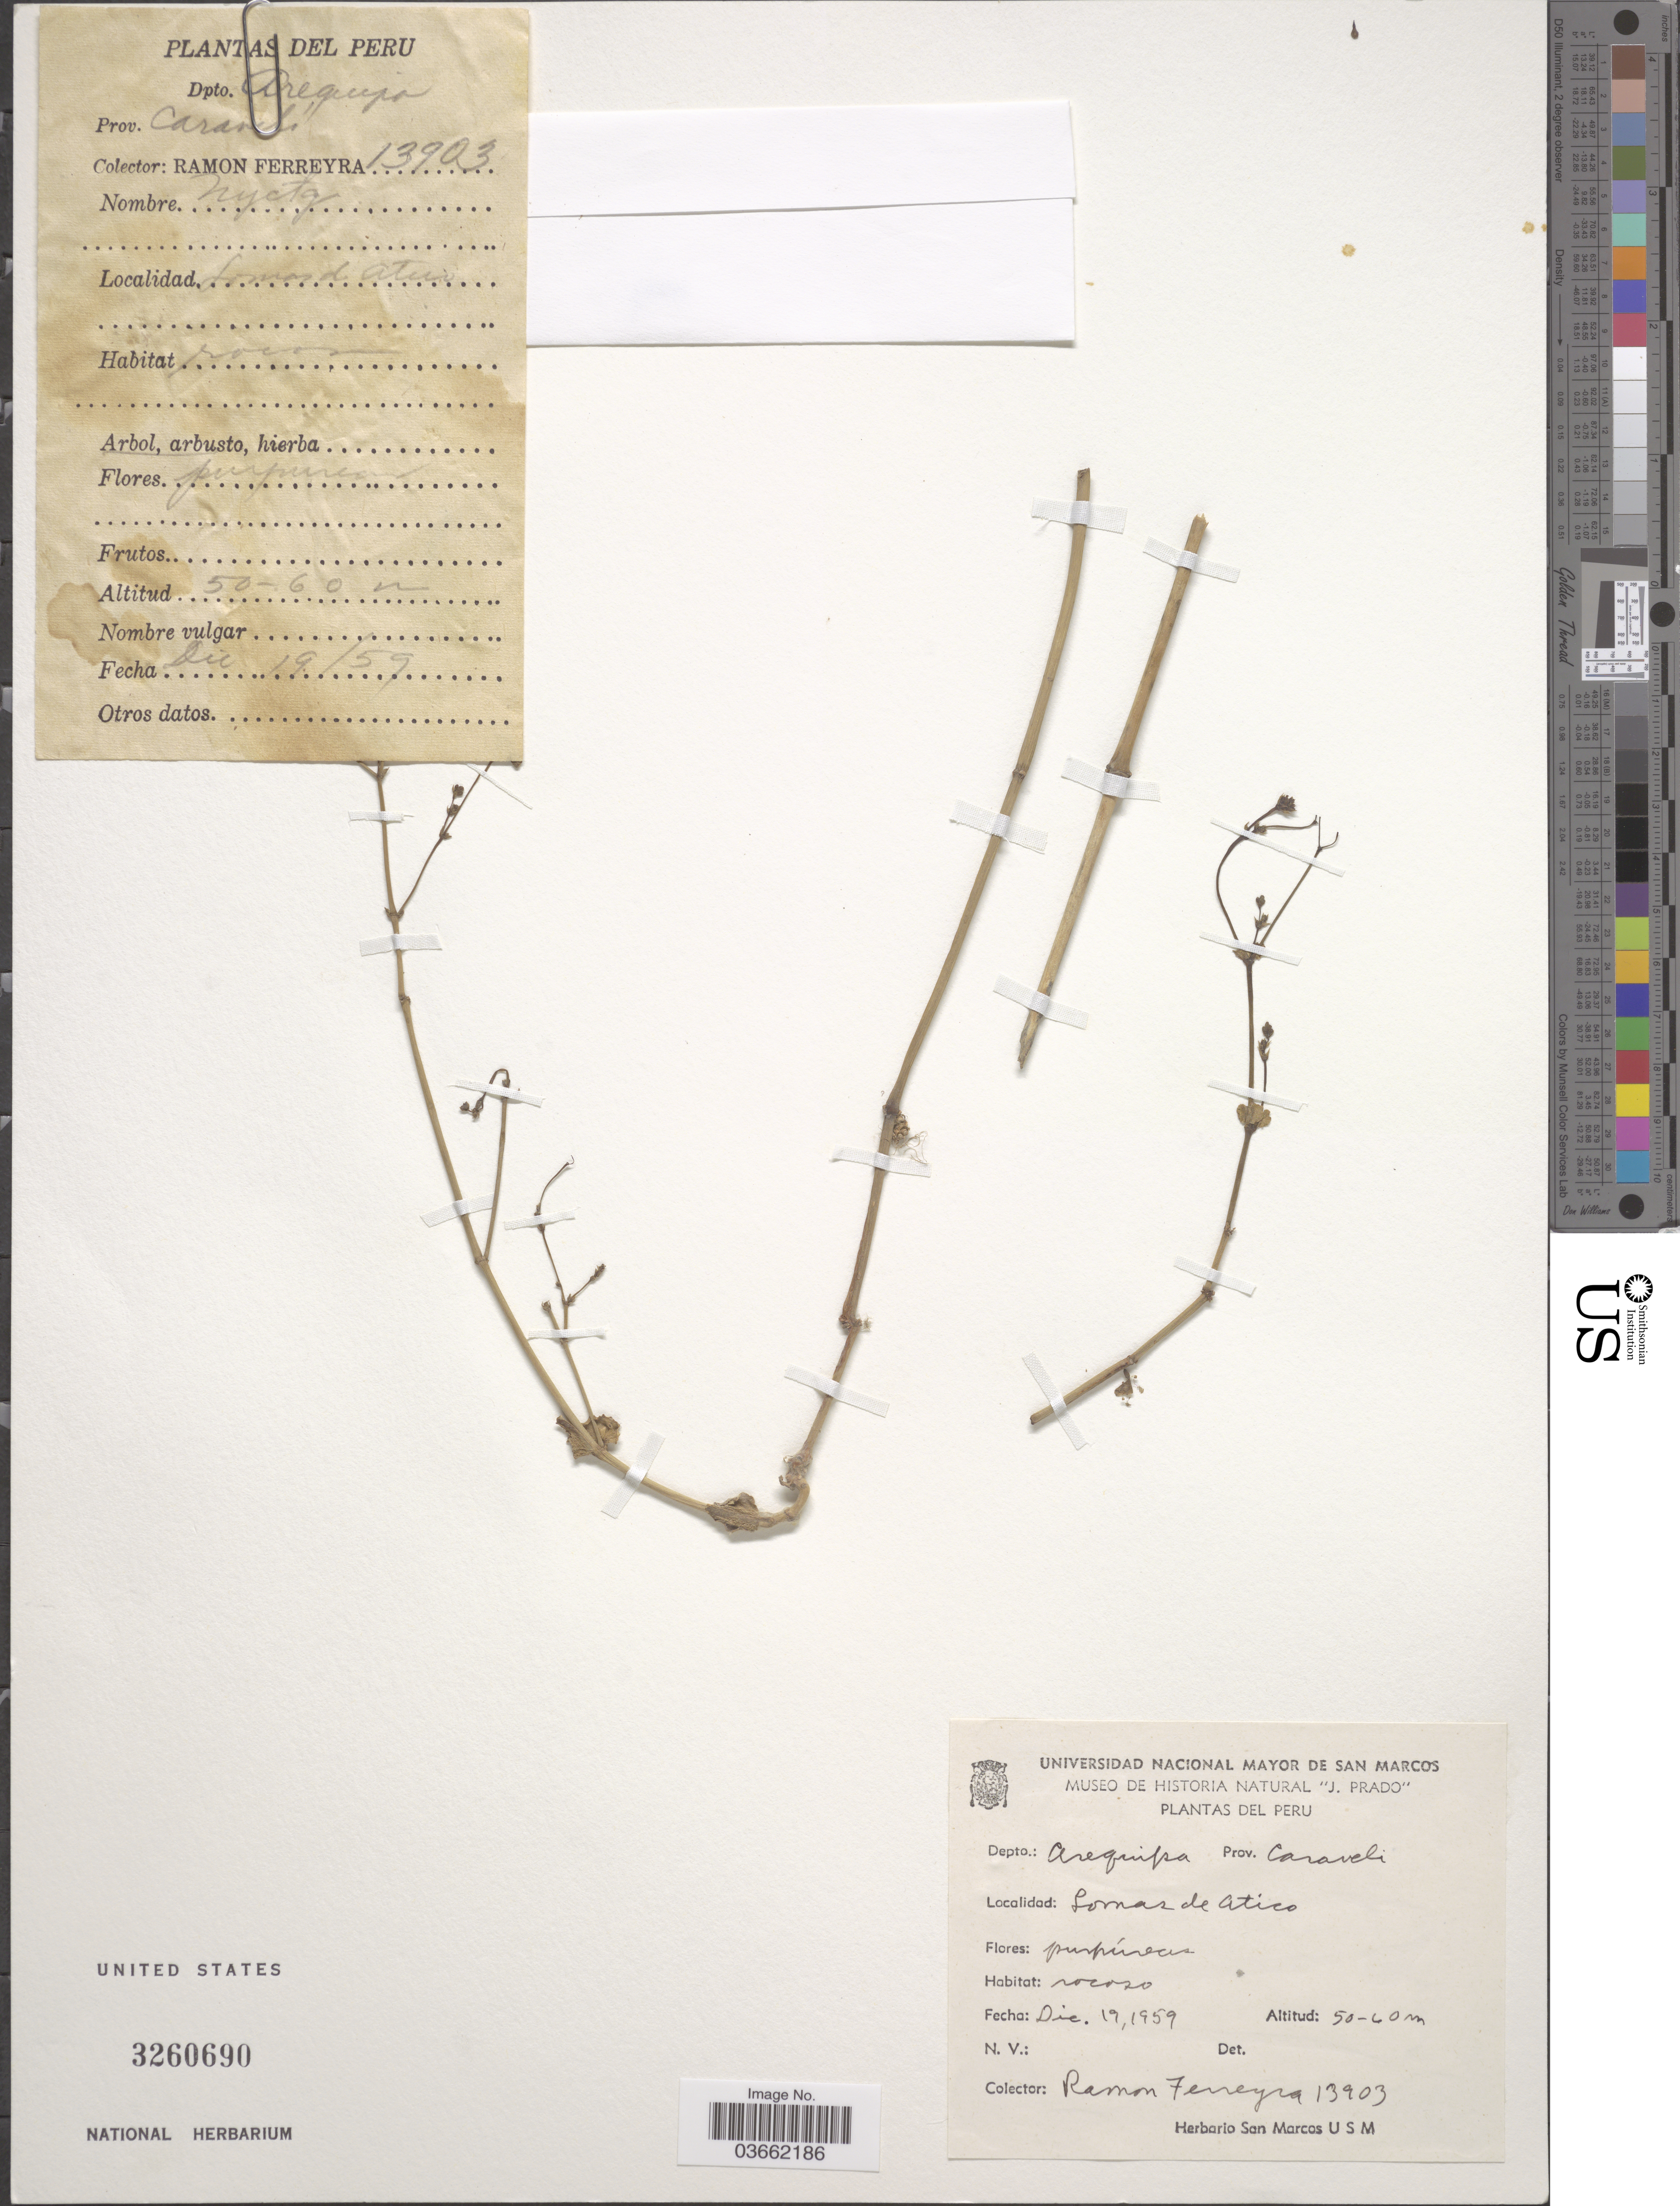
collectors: R. A. Ferreyra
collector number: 13903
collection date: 1959-12-19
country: Peru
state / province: Arequipa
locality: Depto.: Arequipa. Prov. Caraveli. Lomas de Atico.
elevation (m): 50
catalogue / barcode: US 3260690